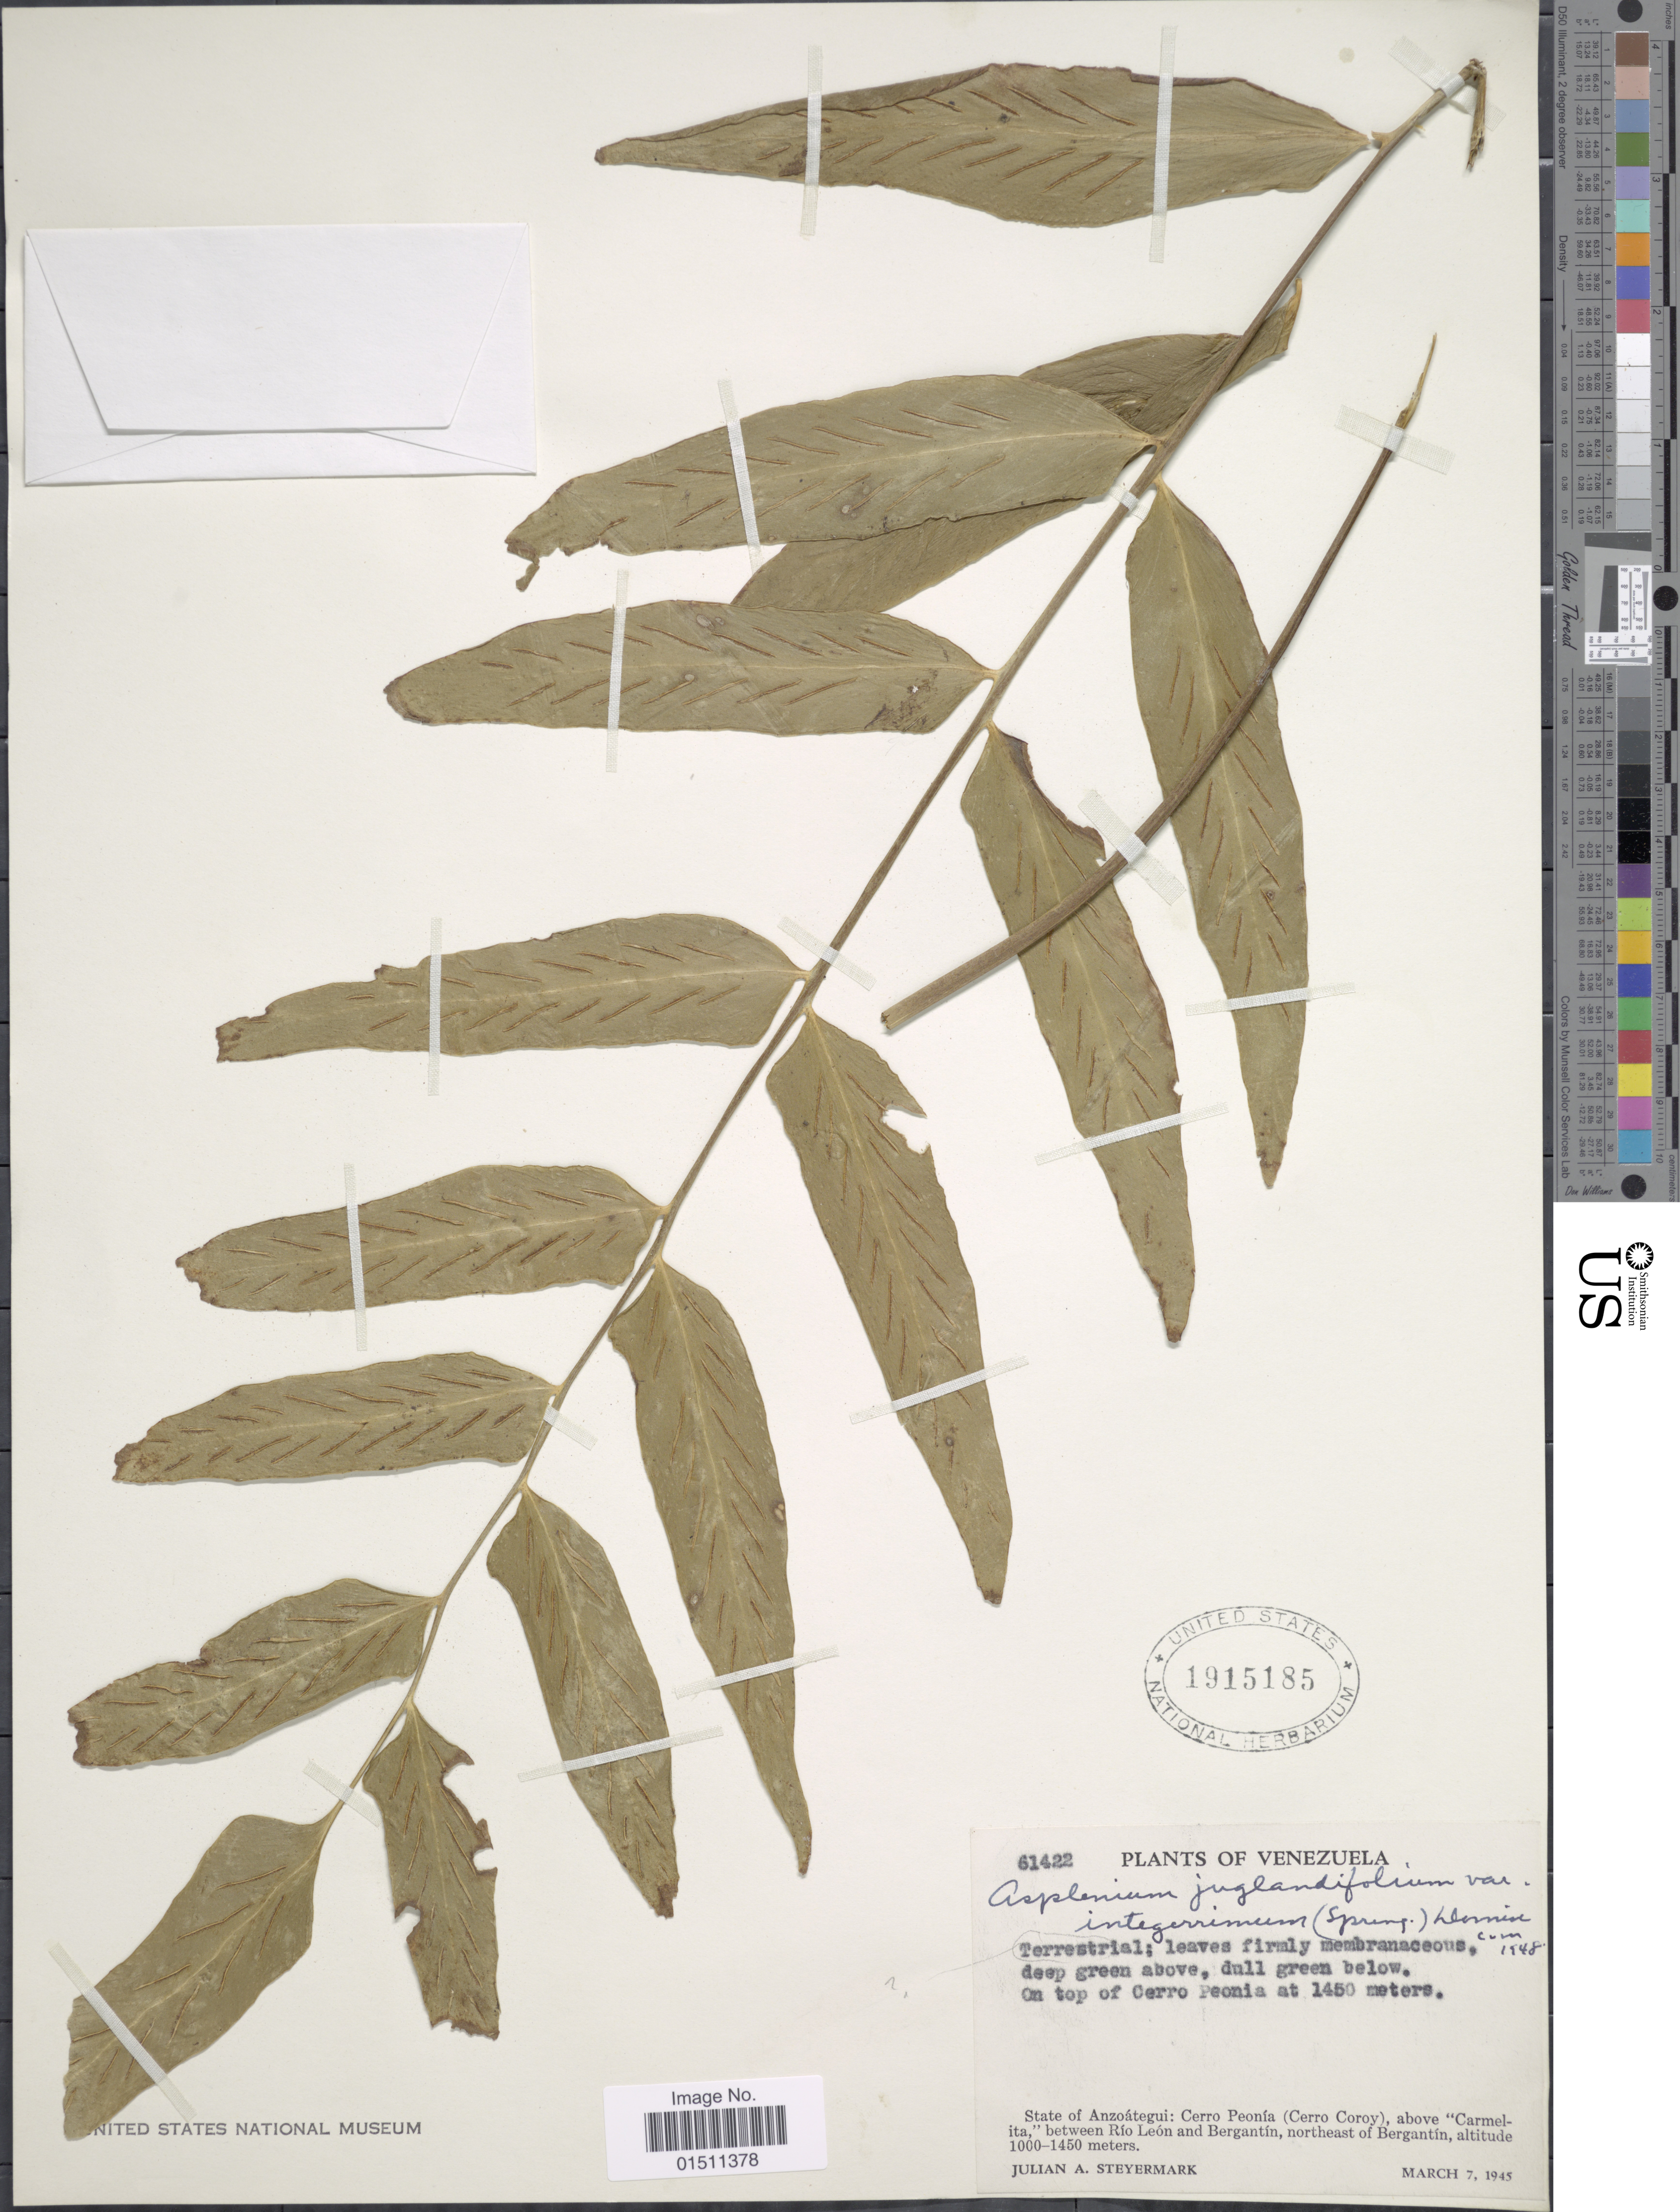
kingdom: Plantae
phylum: Tracheophyta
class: Polypodiopsida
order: Polypodiales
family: Aspleniaceae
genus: Asplenium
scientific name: Asplenium juglandifolium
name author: Lam.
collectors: J. Steyermark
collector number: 61422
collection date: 1945-03-07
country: Venezuela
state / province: Anzoategui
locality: Venezuela, Cerro Peonía (Cerro Coroy), above " Carmelita," between Río León and Bergantín, northeast of Bergantín. On top of Cerro Peonia.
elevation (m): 1000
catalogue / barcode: US 1915185